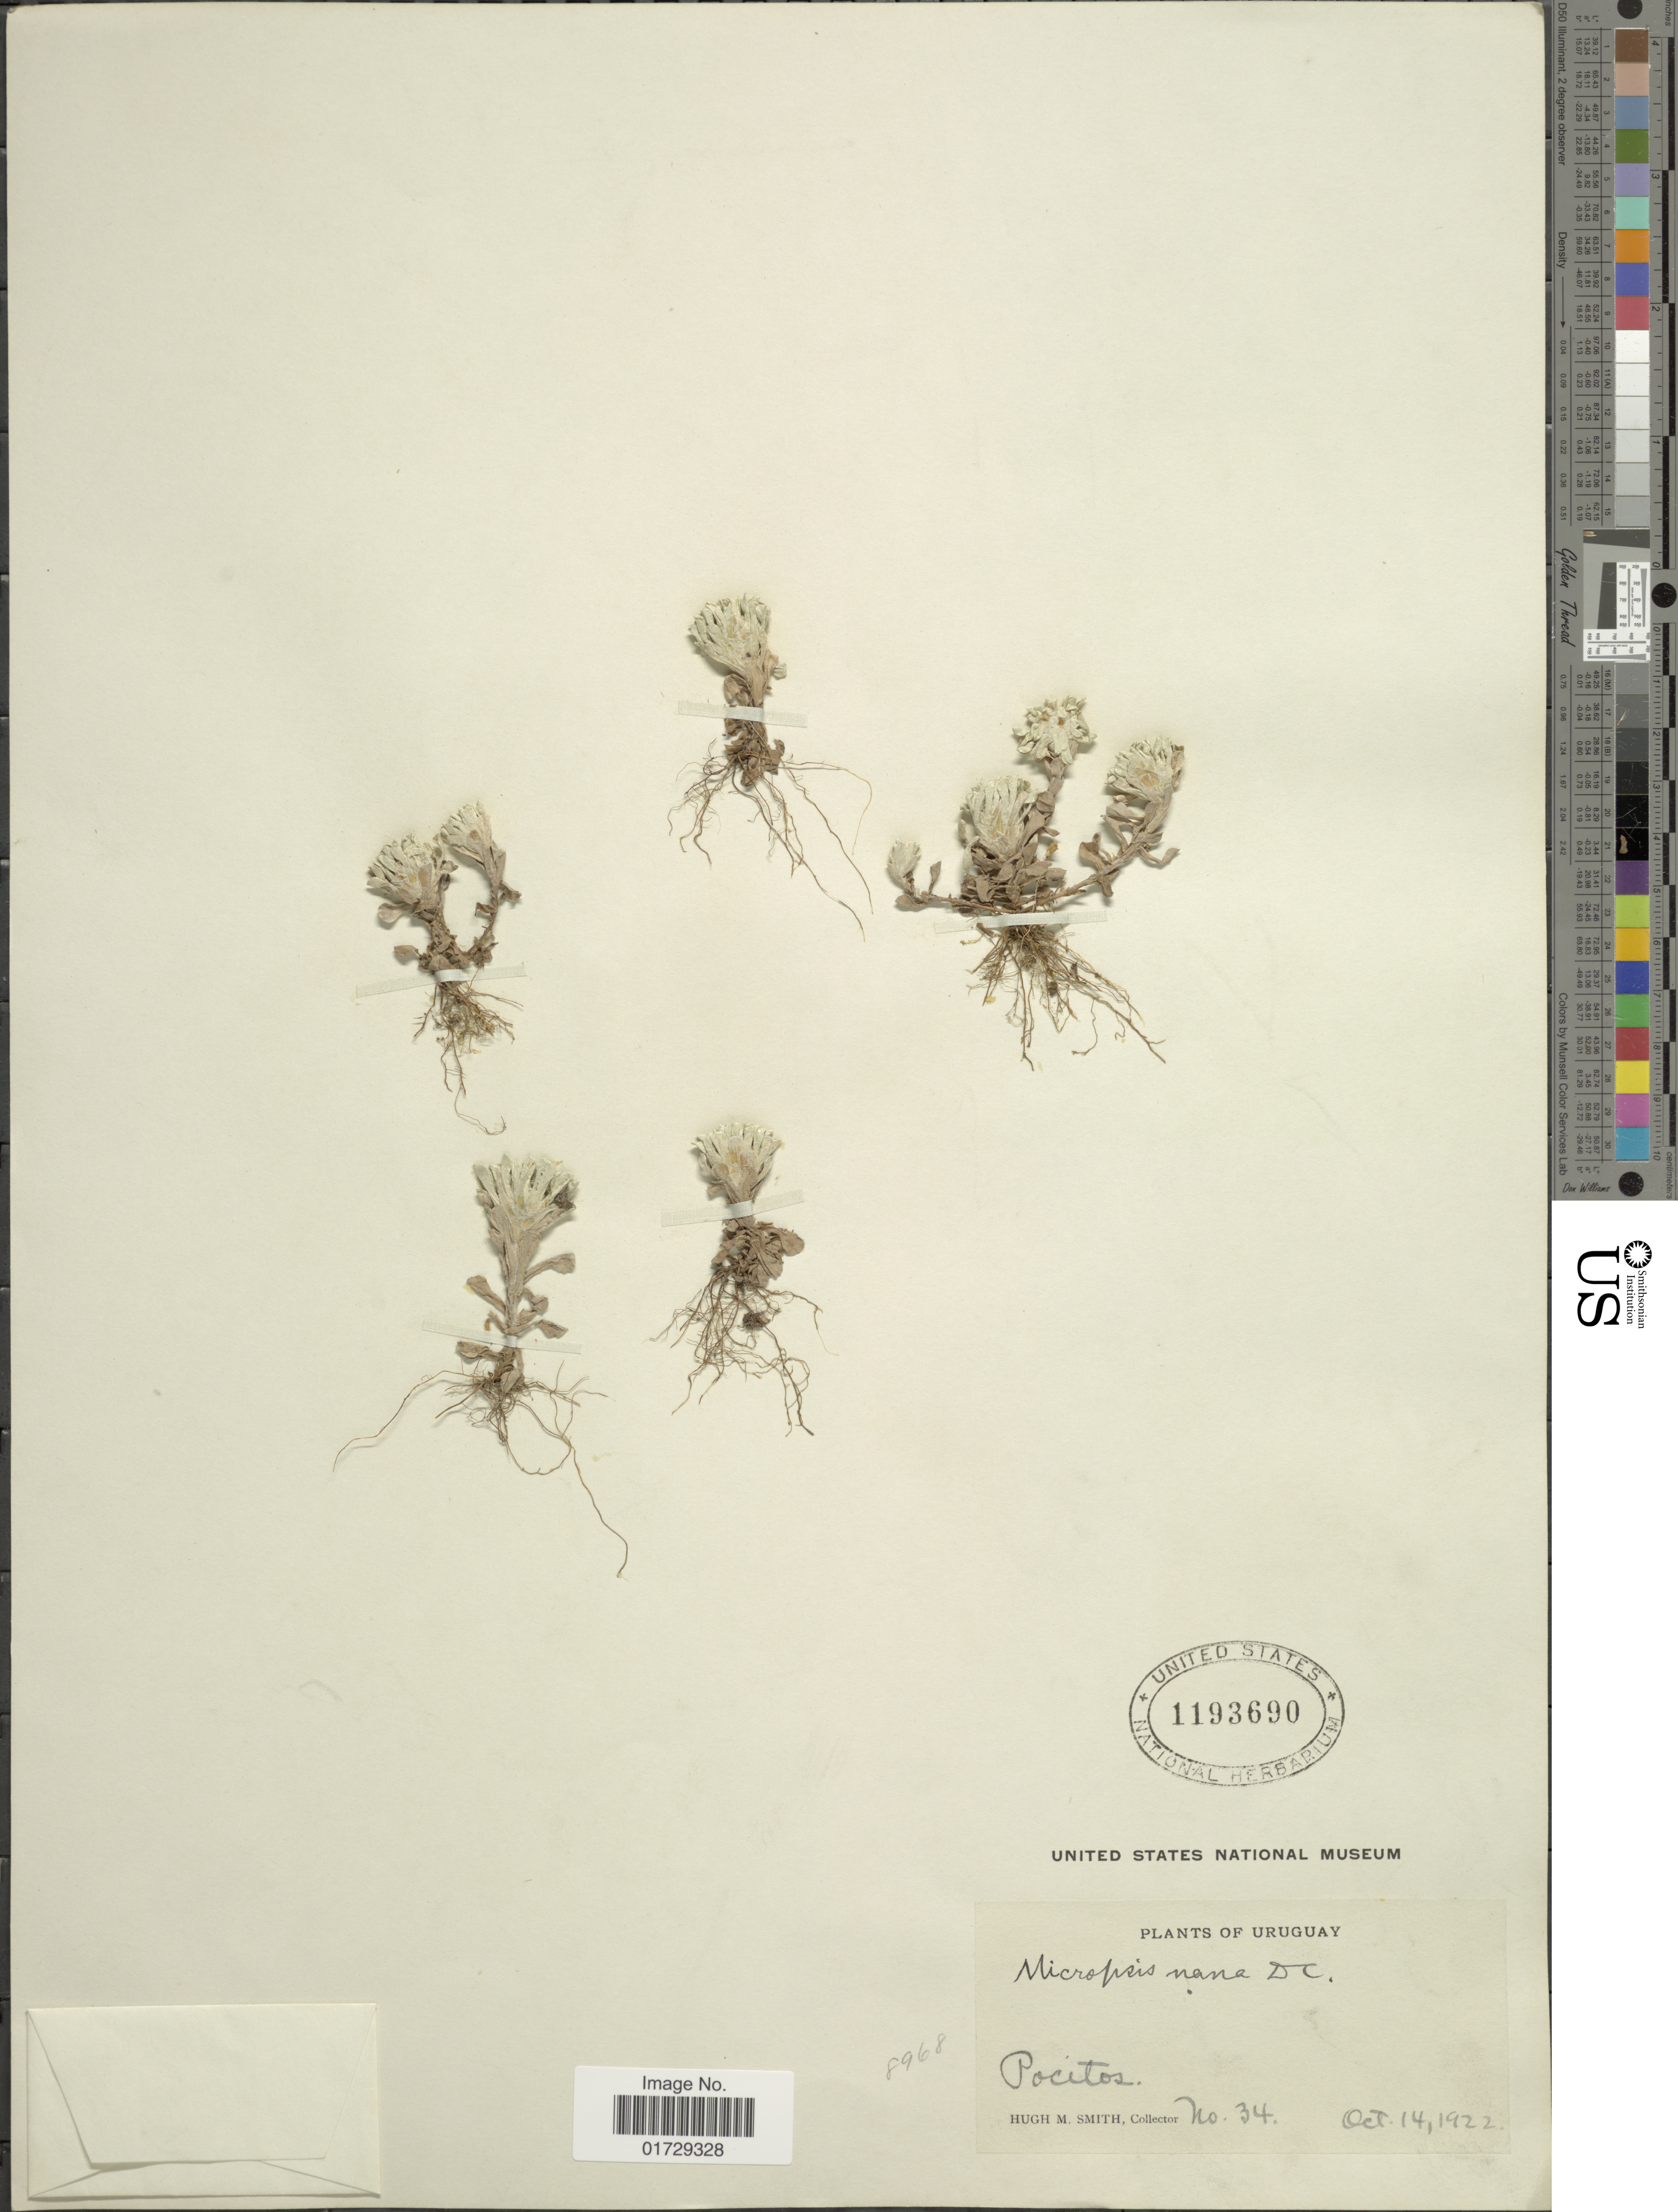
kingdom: Plantae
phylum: Tracheophyta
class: Magnoliopsida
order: Asterales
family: Asteraceae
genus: Micropsis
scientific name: Micropsis nana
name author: DC.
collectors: H. M. Smith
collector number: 34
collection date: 1922-10-14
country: Uruguay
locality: Pocitos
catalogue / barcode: US 1193690